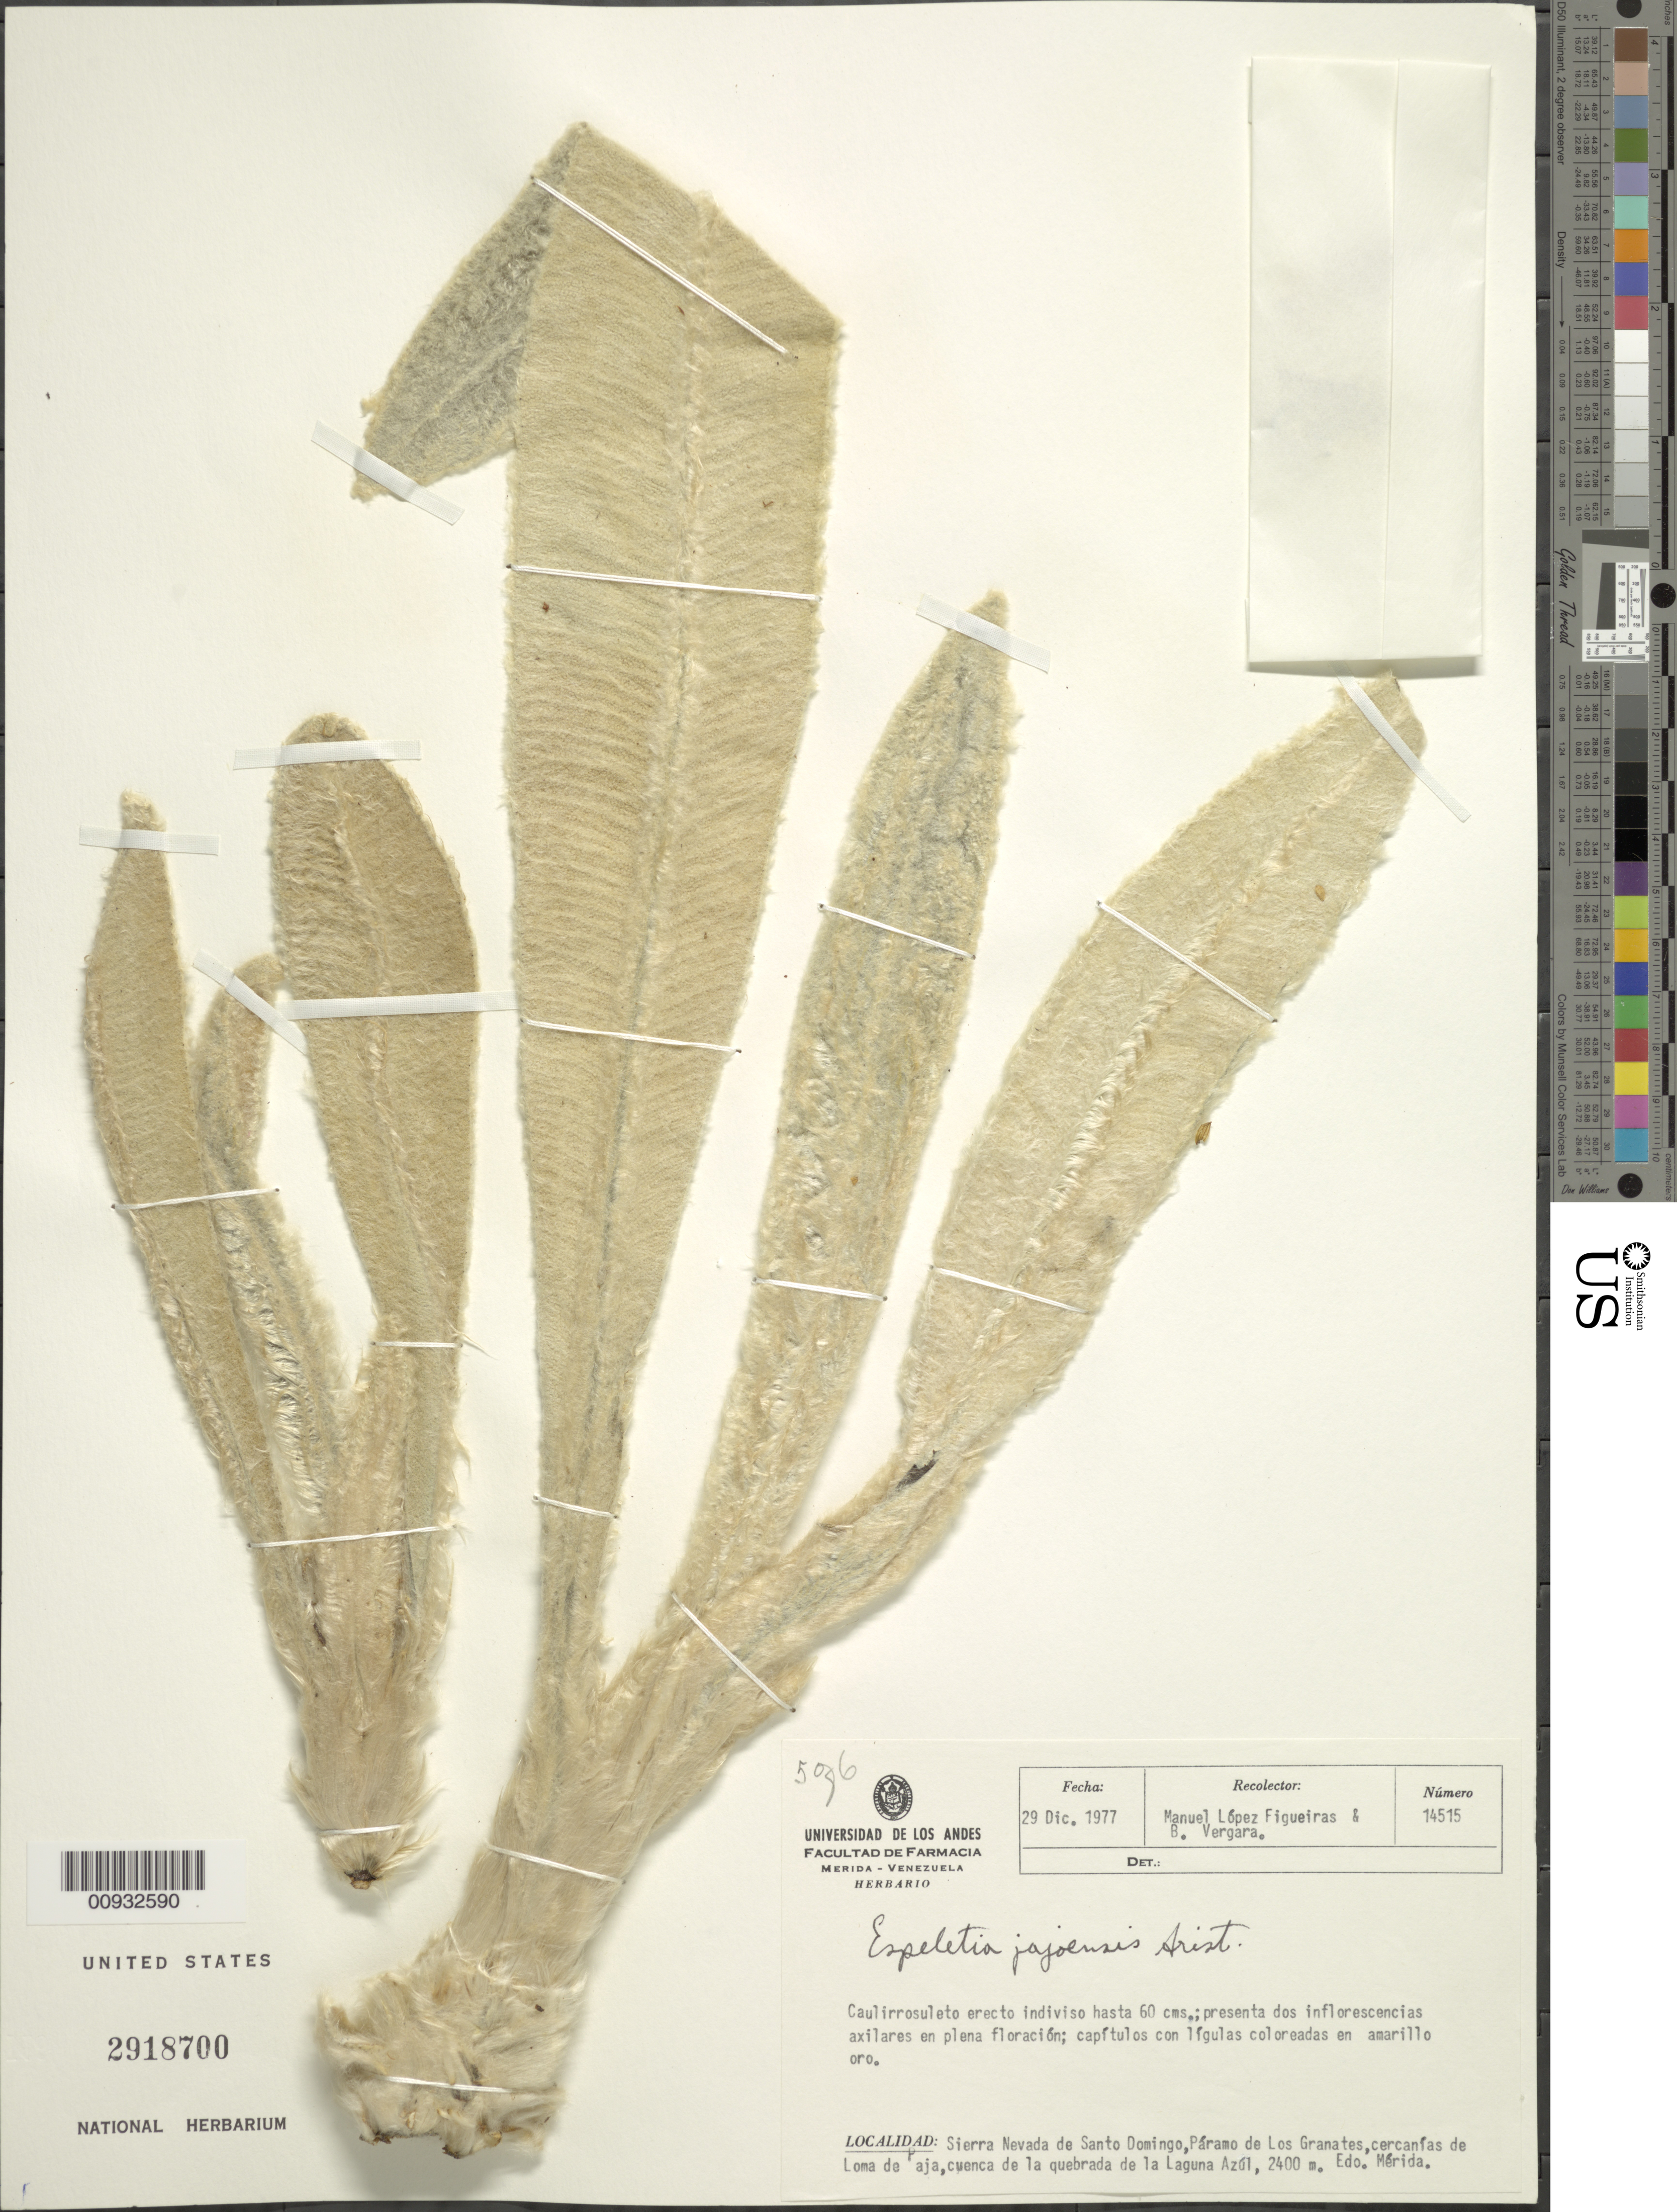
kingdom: Plantae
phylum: Tracheophyta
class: Magnoliopsida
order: Asterales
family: Asteraceae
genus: Espeletia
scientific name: Espeletia jajoensis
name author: Aristeg.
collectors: M. López Figueiras & B. Vergara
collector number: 14515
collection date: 1977-12-29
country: Venezuela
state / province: Mérida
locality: Sierra Nevada de Santo Domingo, Paramo de Los Granates, cercanias de Loma de Paja, cuenca de la quebrada de La Laguna Azul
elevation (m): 2400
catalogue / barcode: US 2918700